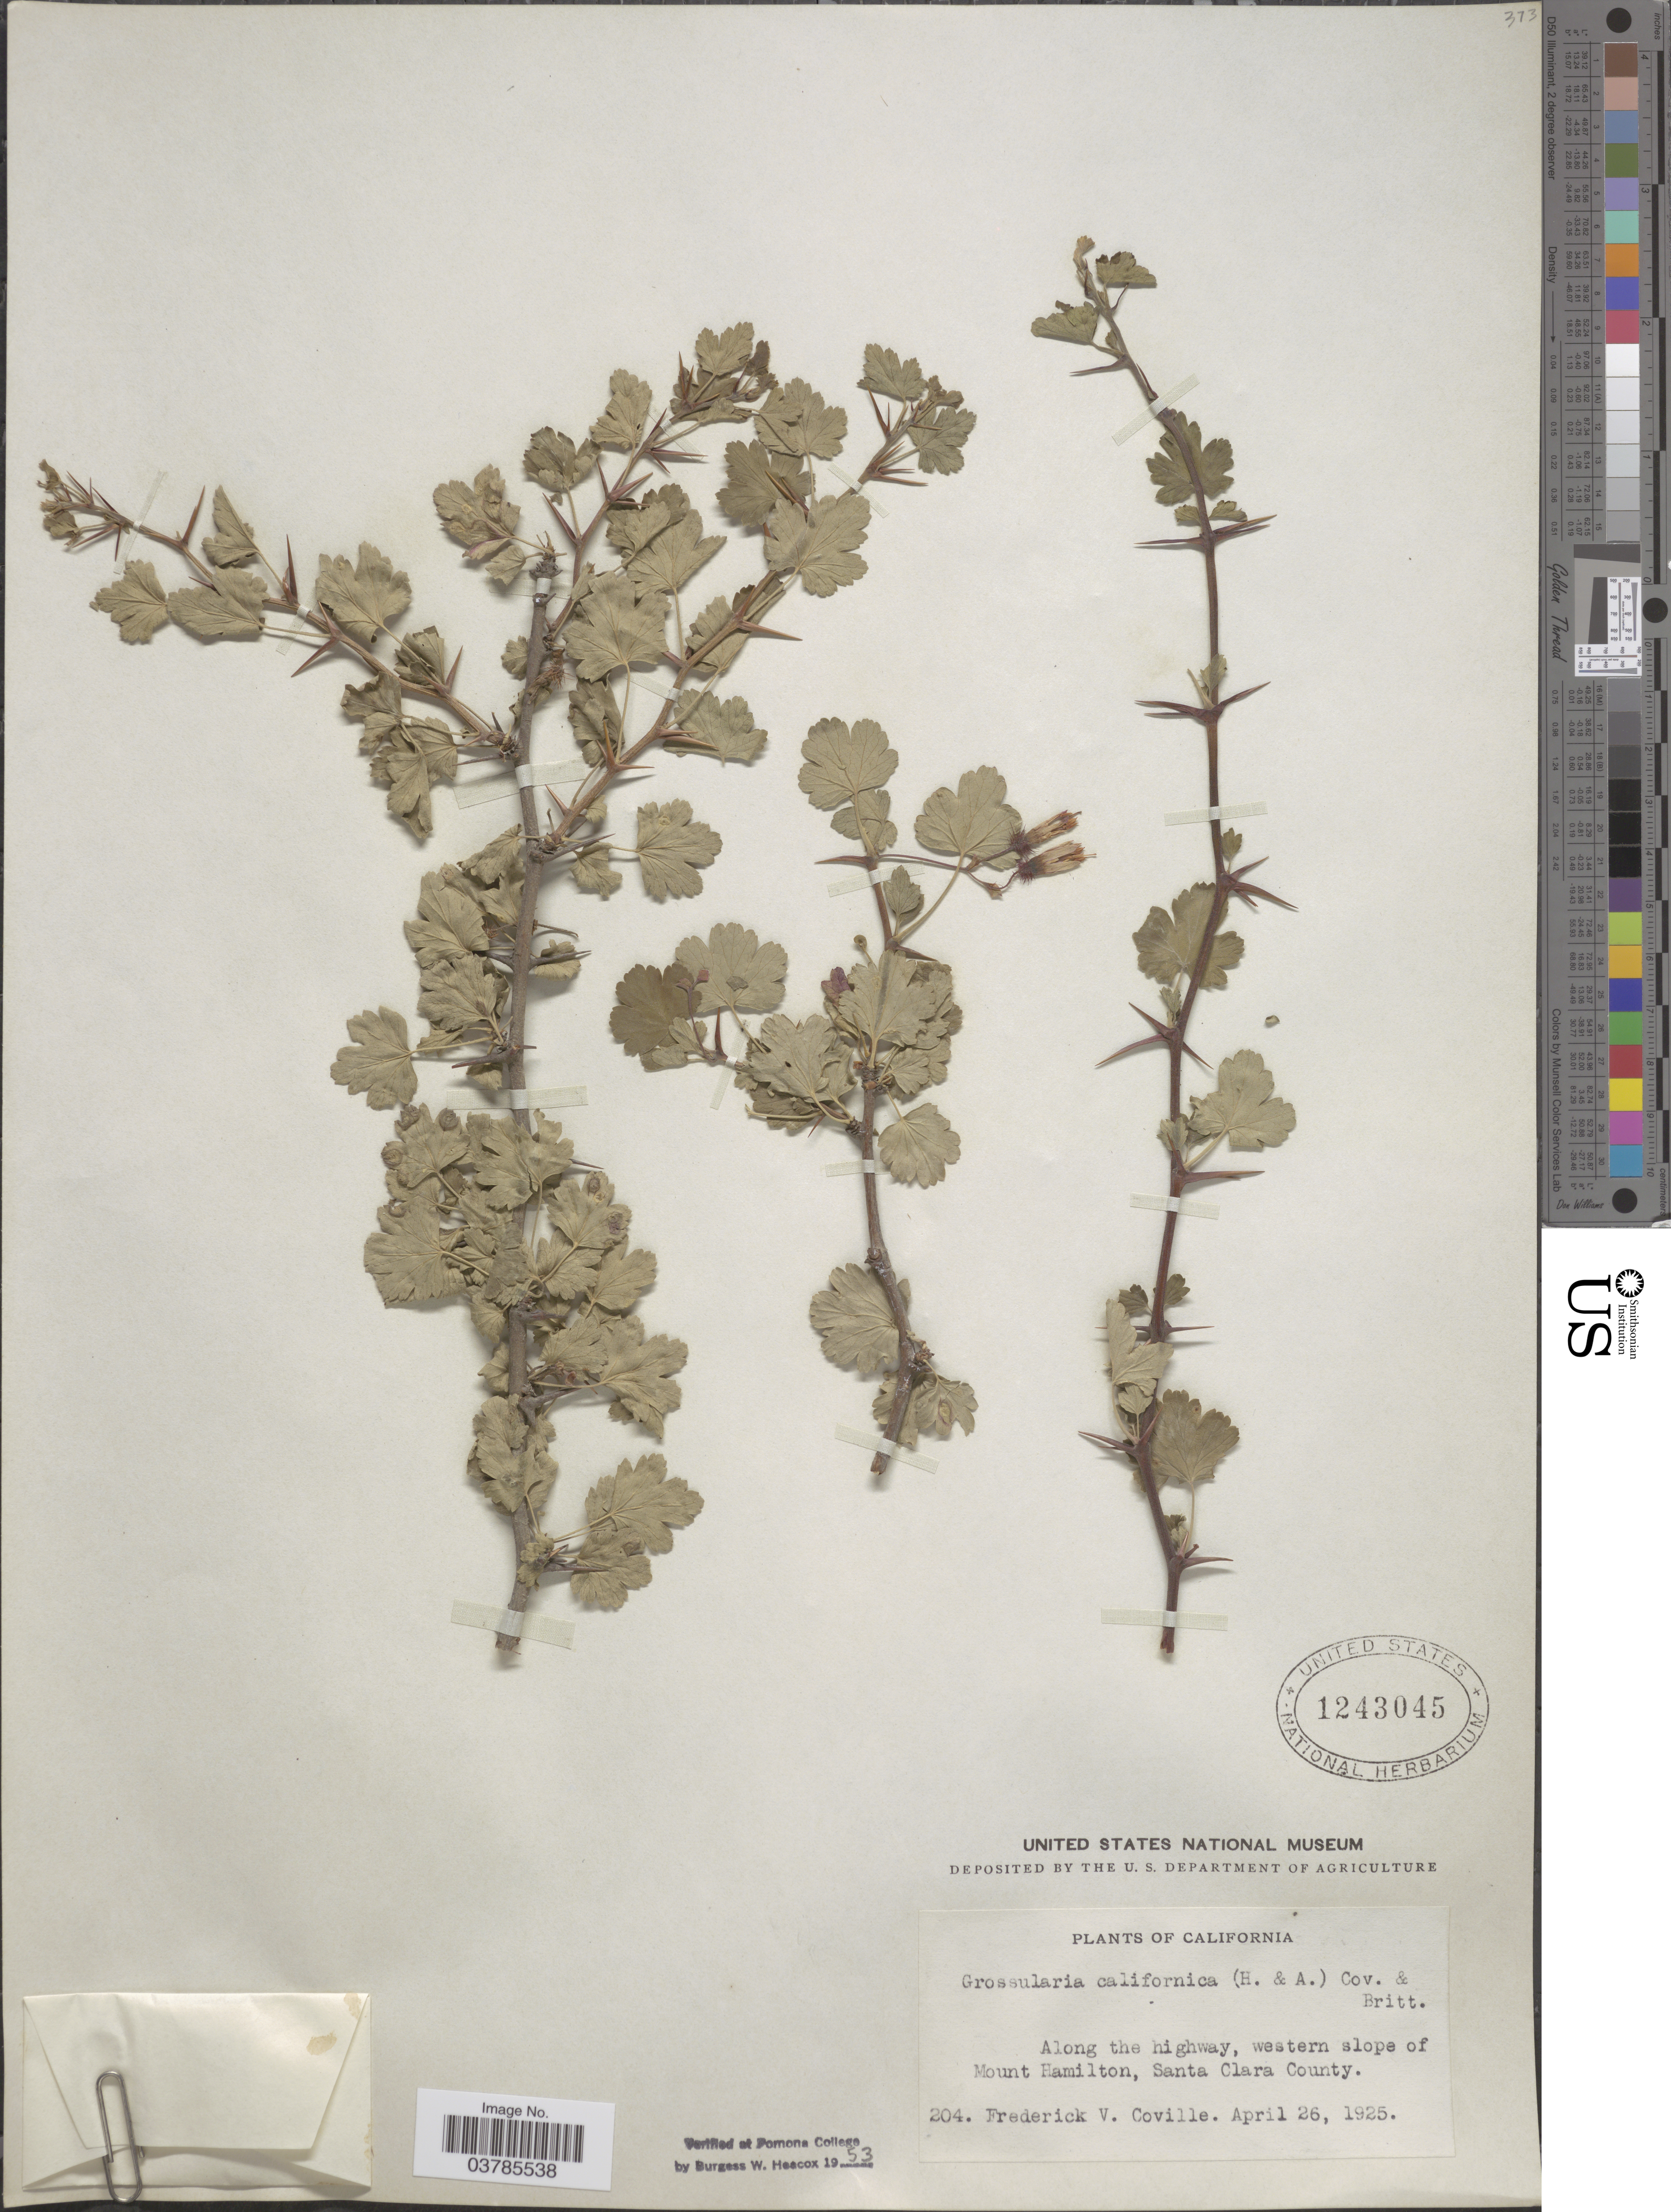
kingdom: Plantae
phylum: Tracheophyta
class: Magnoliopsida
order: Saxifragales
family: Grossulariaceae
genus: Ribes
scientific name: Ribes californicum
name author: Hook. & Arn.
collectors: F. V. Coville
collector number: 204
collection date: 1925-04-26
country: United States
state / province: California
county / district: Santa Clara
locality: Along the highway, western slope of Mount Hamilton, Santa Clara County.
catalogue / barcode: US 1243045